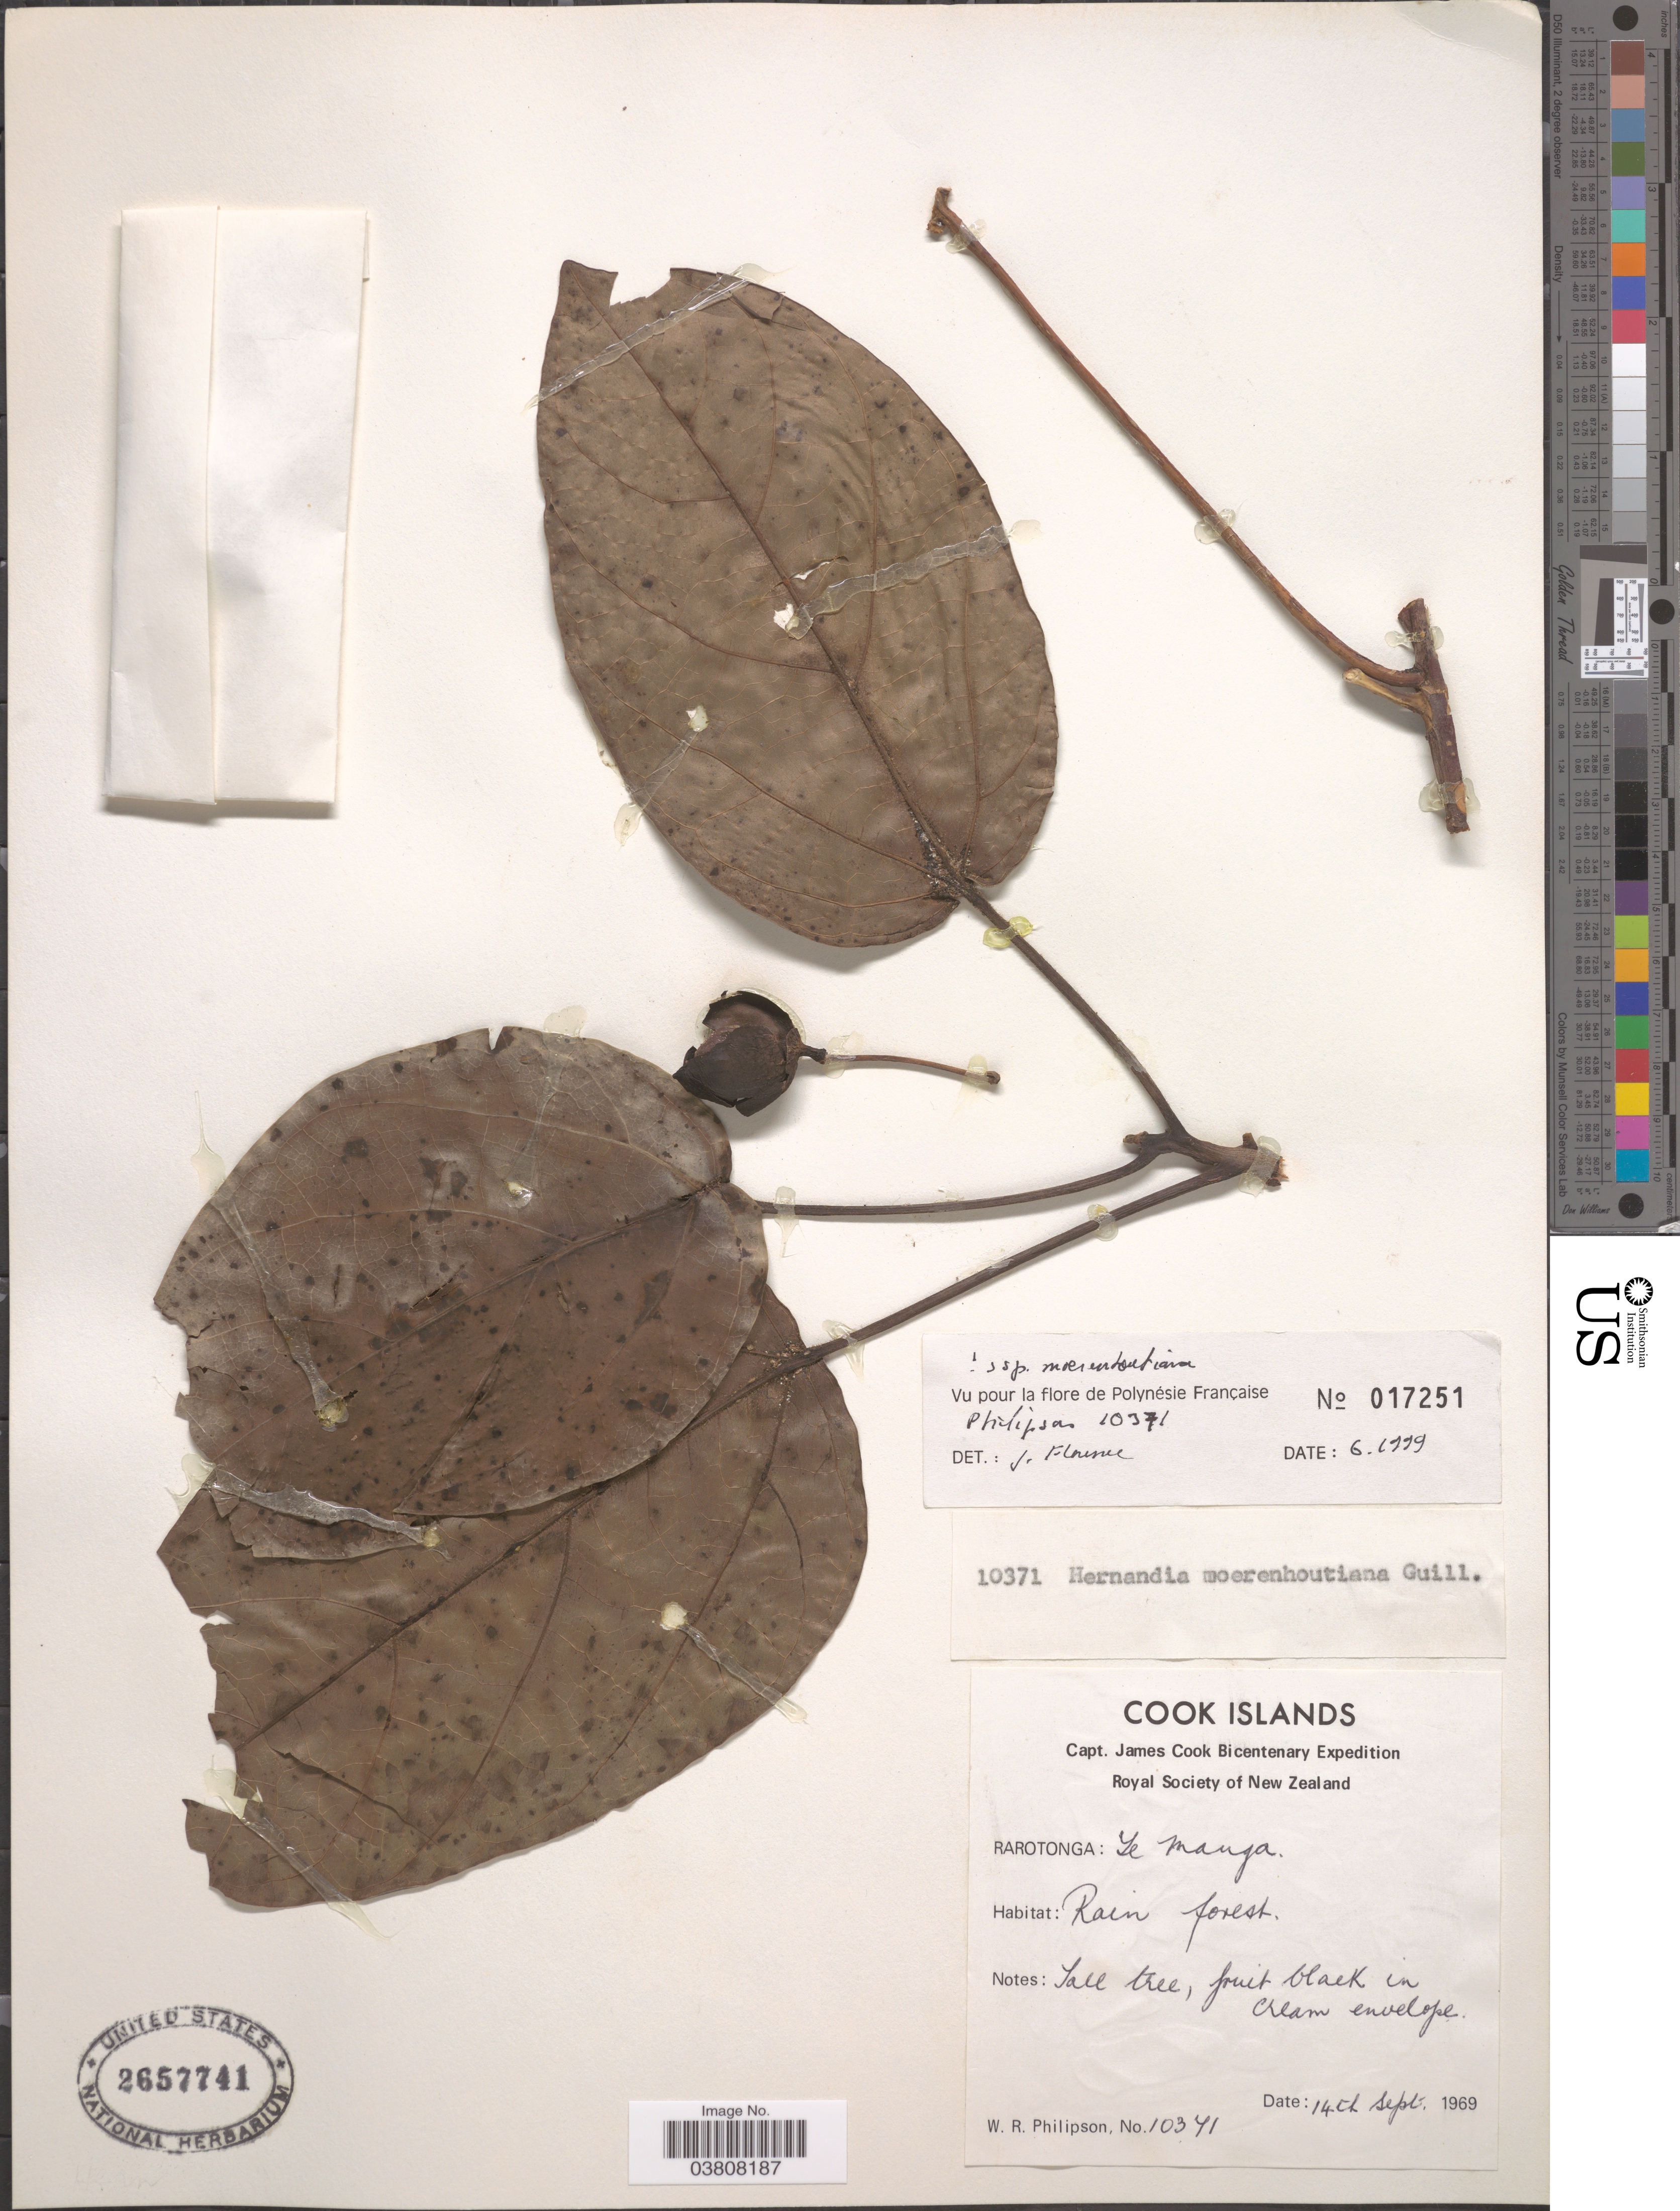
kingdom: Plantae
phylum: Tracheophyta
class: Magnoliopsida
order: Laurales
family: Hernandiaceae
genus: Hernandia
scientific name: Hernandia moerenhoutiana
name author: Guill.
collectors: W. R. Philipson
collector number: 10371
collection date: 1969-09-14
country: Cook Islands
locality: Rarotonga: Te Manga.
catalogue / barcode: US 2657741